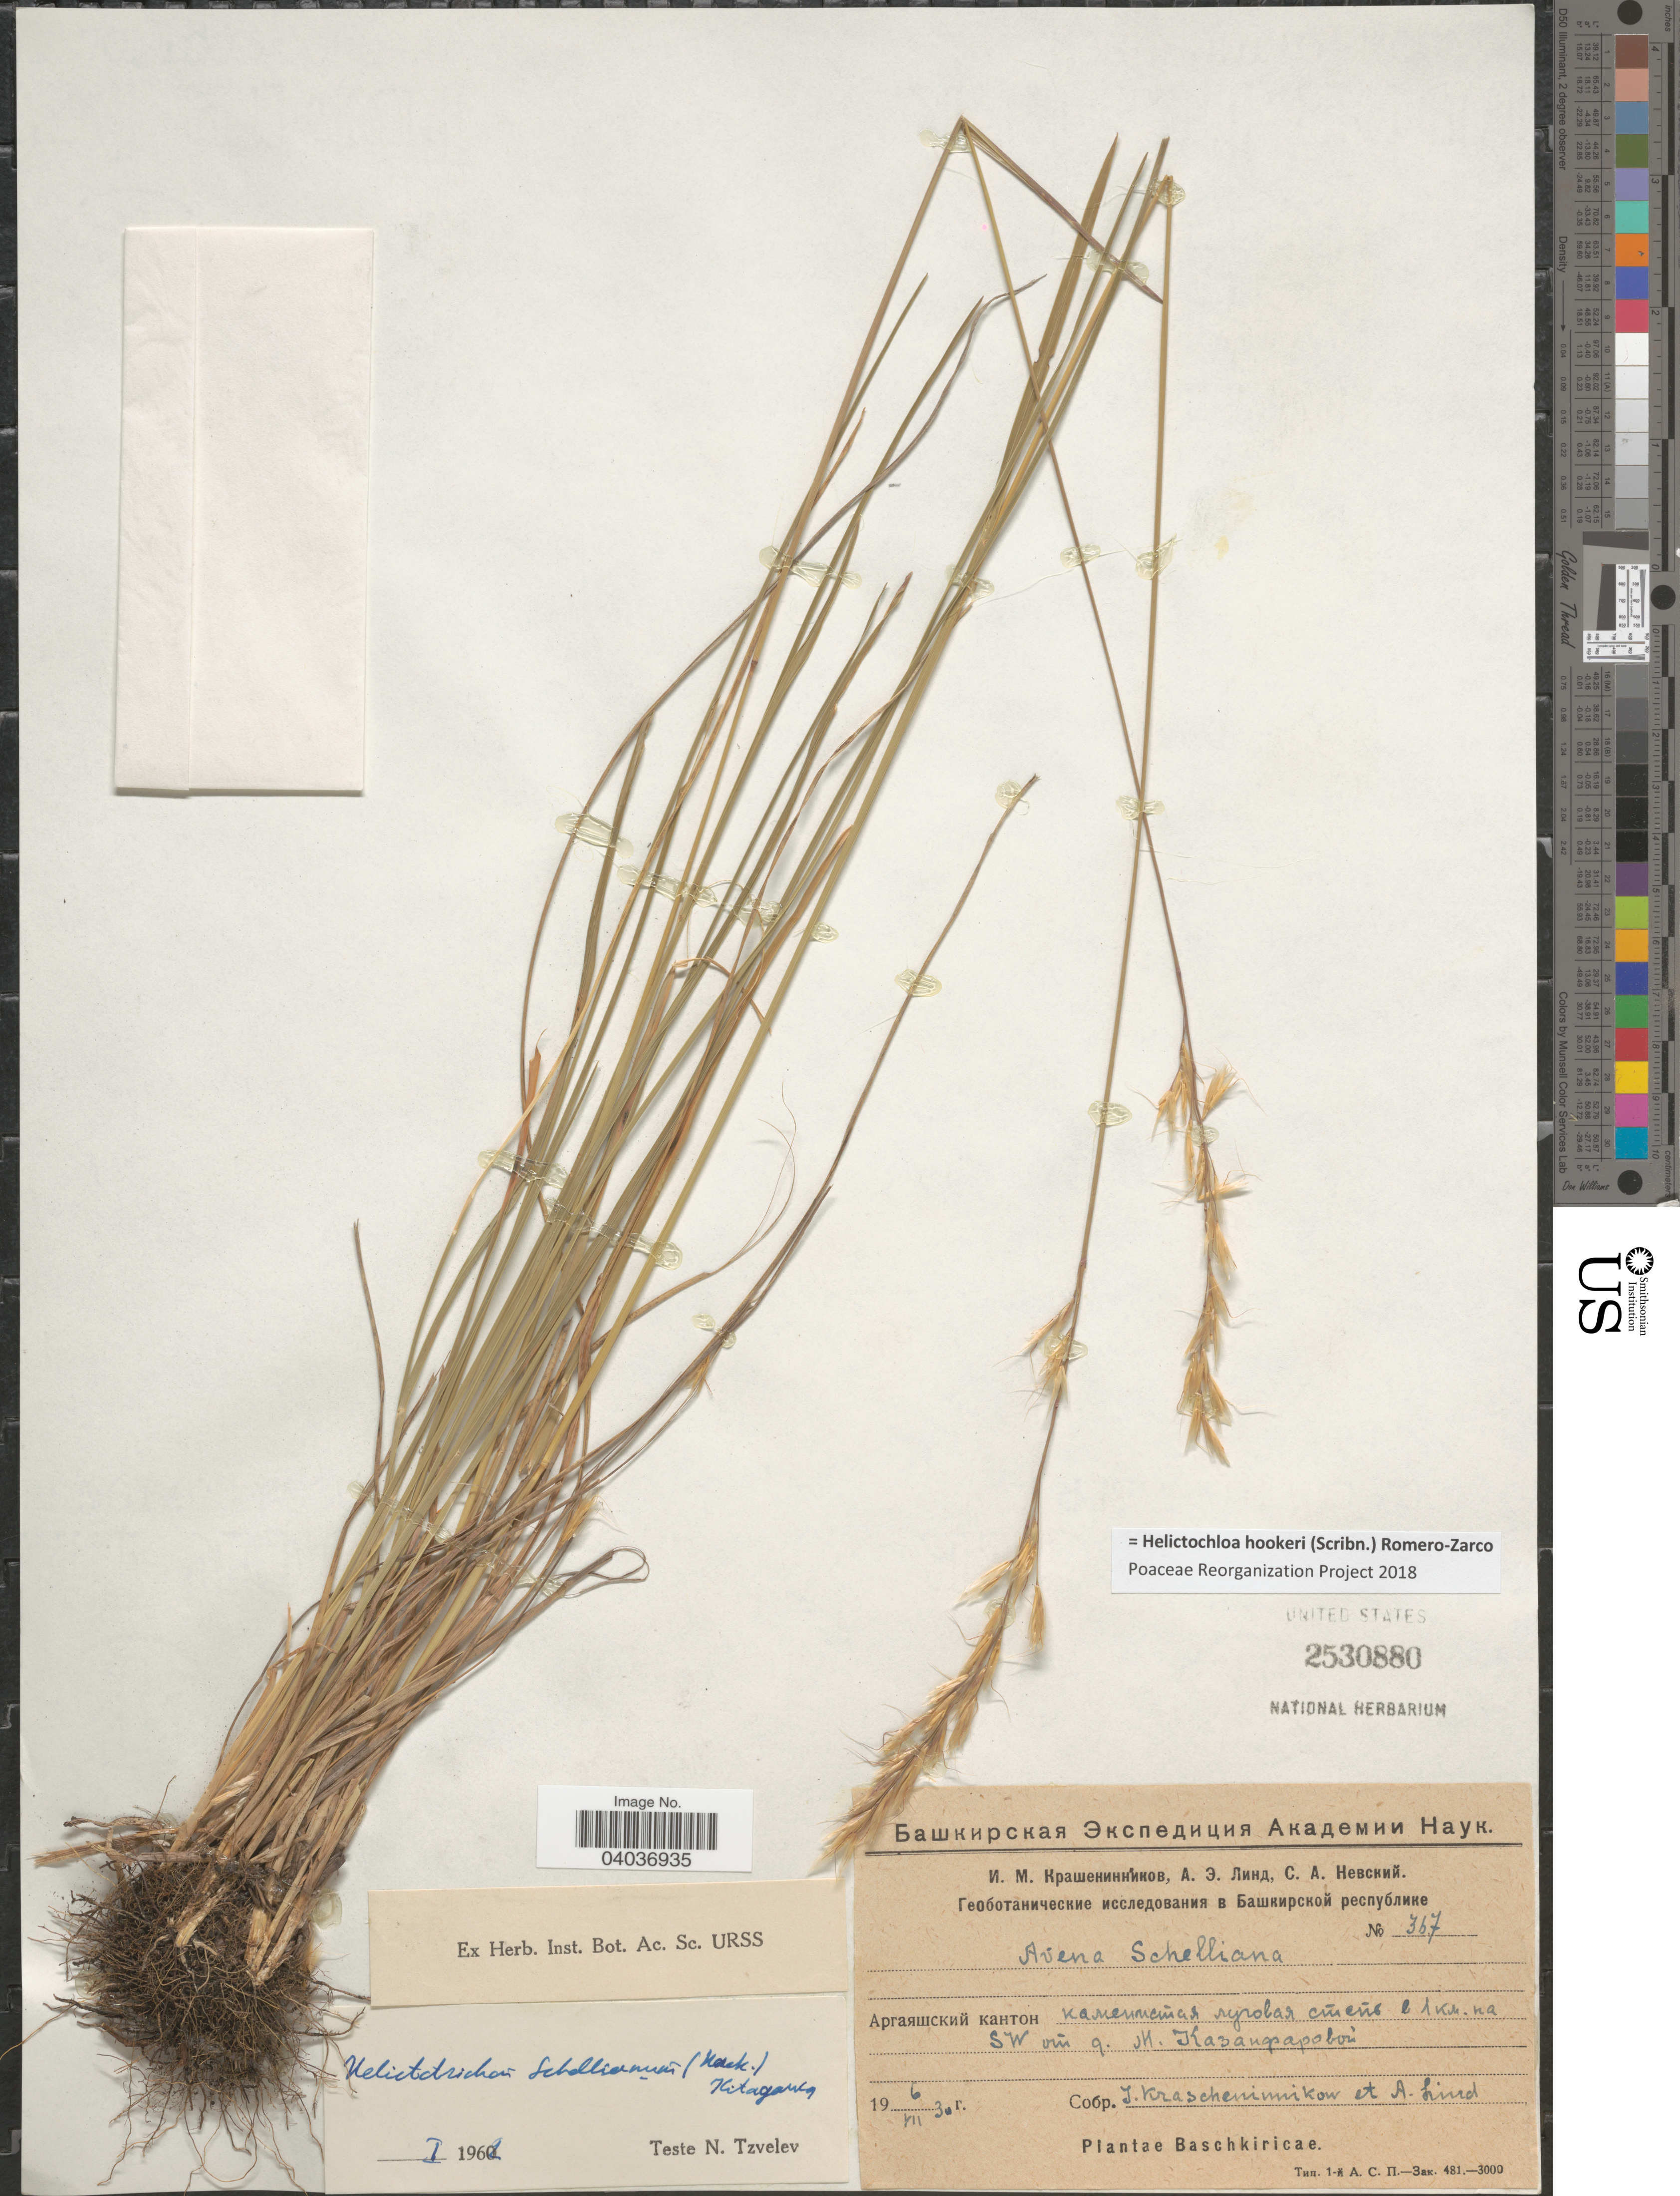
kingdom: Plantae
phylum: Tracheophyta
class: Liliopsida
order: Poales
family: Poaceae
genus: Helictochloa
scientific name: Helictochloa hookeri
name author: (Scribn.) Romero Zarco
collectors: J. Krascheninnikow & A. Lind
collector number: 367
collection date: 1930-07-06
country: Russian Federation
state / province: Chelyabinsk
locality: District Argayashskiy, 1 km SW of village Kazanfarova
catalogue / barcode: US 2530880